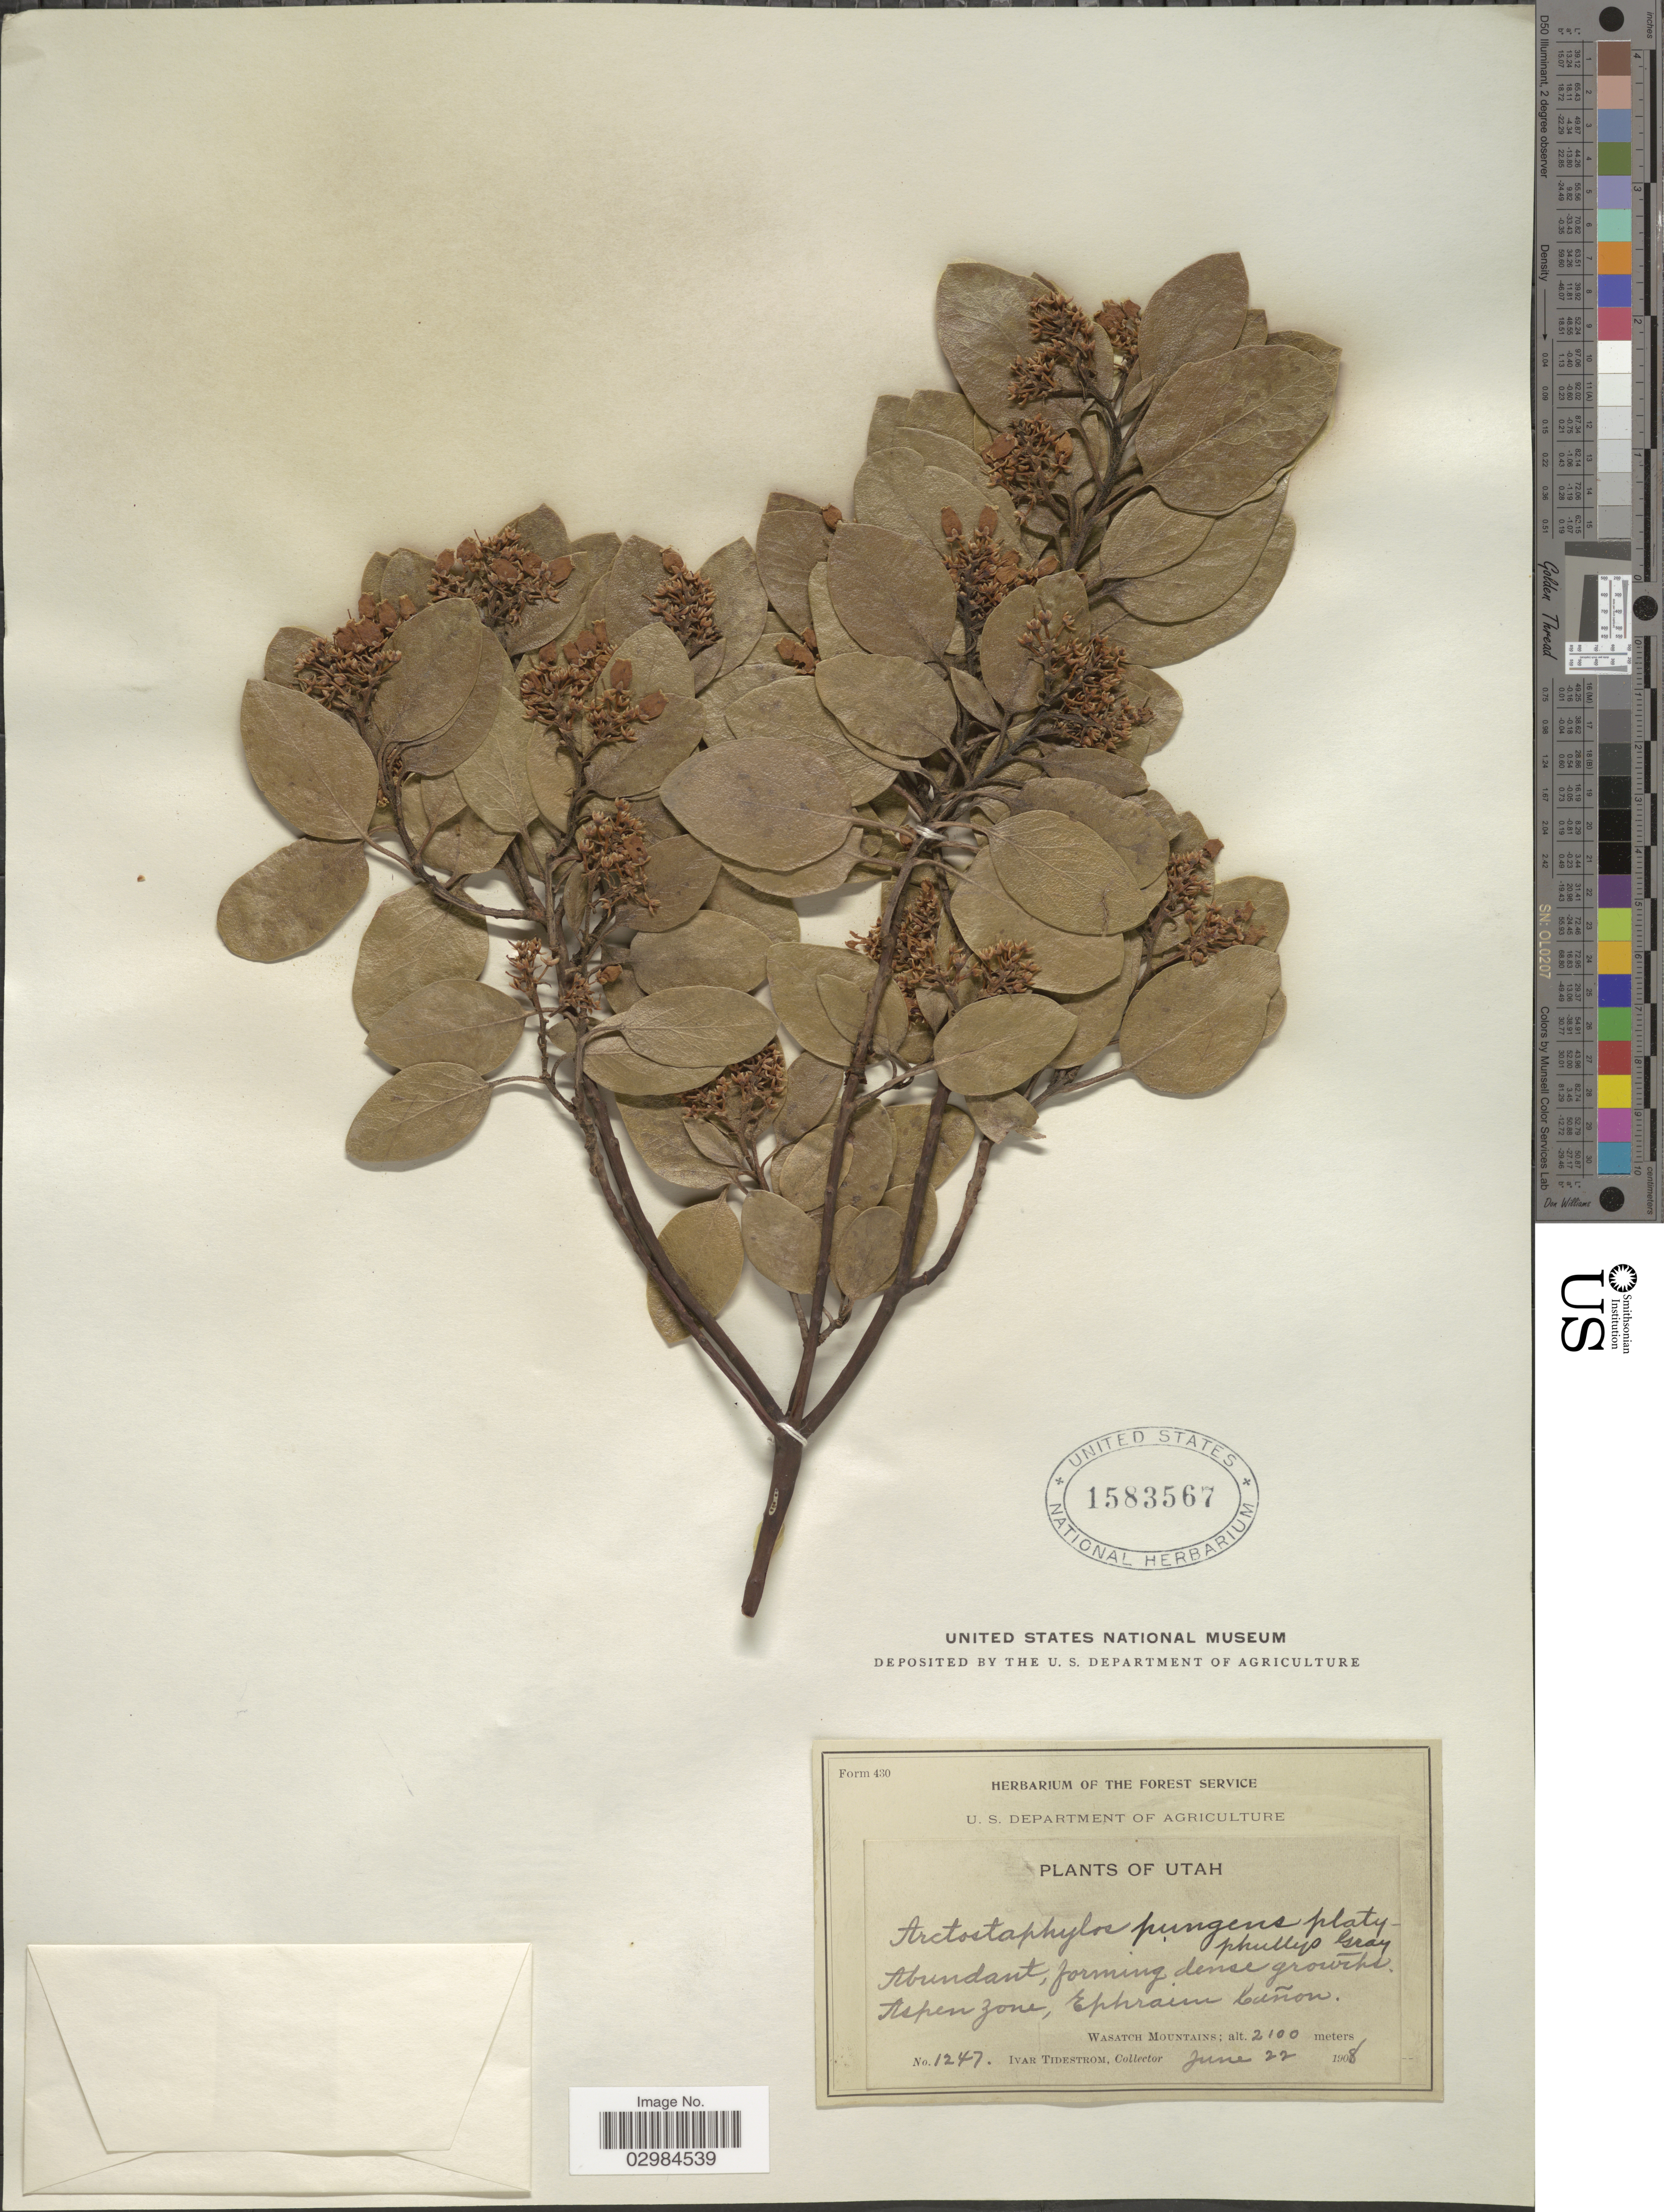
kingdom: Plantae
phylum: Tracheophyta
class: Magnoliopsida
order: Ericales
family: Ericaceae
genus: Arctostaphylos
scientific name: Arctostaphylos pungens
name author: Kunth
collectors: I. F. Tidestrom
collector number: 1247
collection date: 1908-06-22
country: United States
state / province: Utah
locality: Aspen Zone, Ephraim Cañon. Wasatch Mountains.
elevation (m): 2100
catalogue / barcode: US 1583567